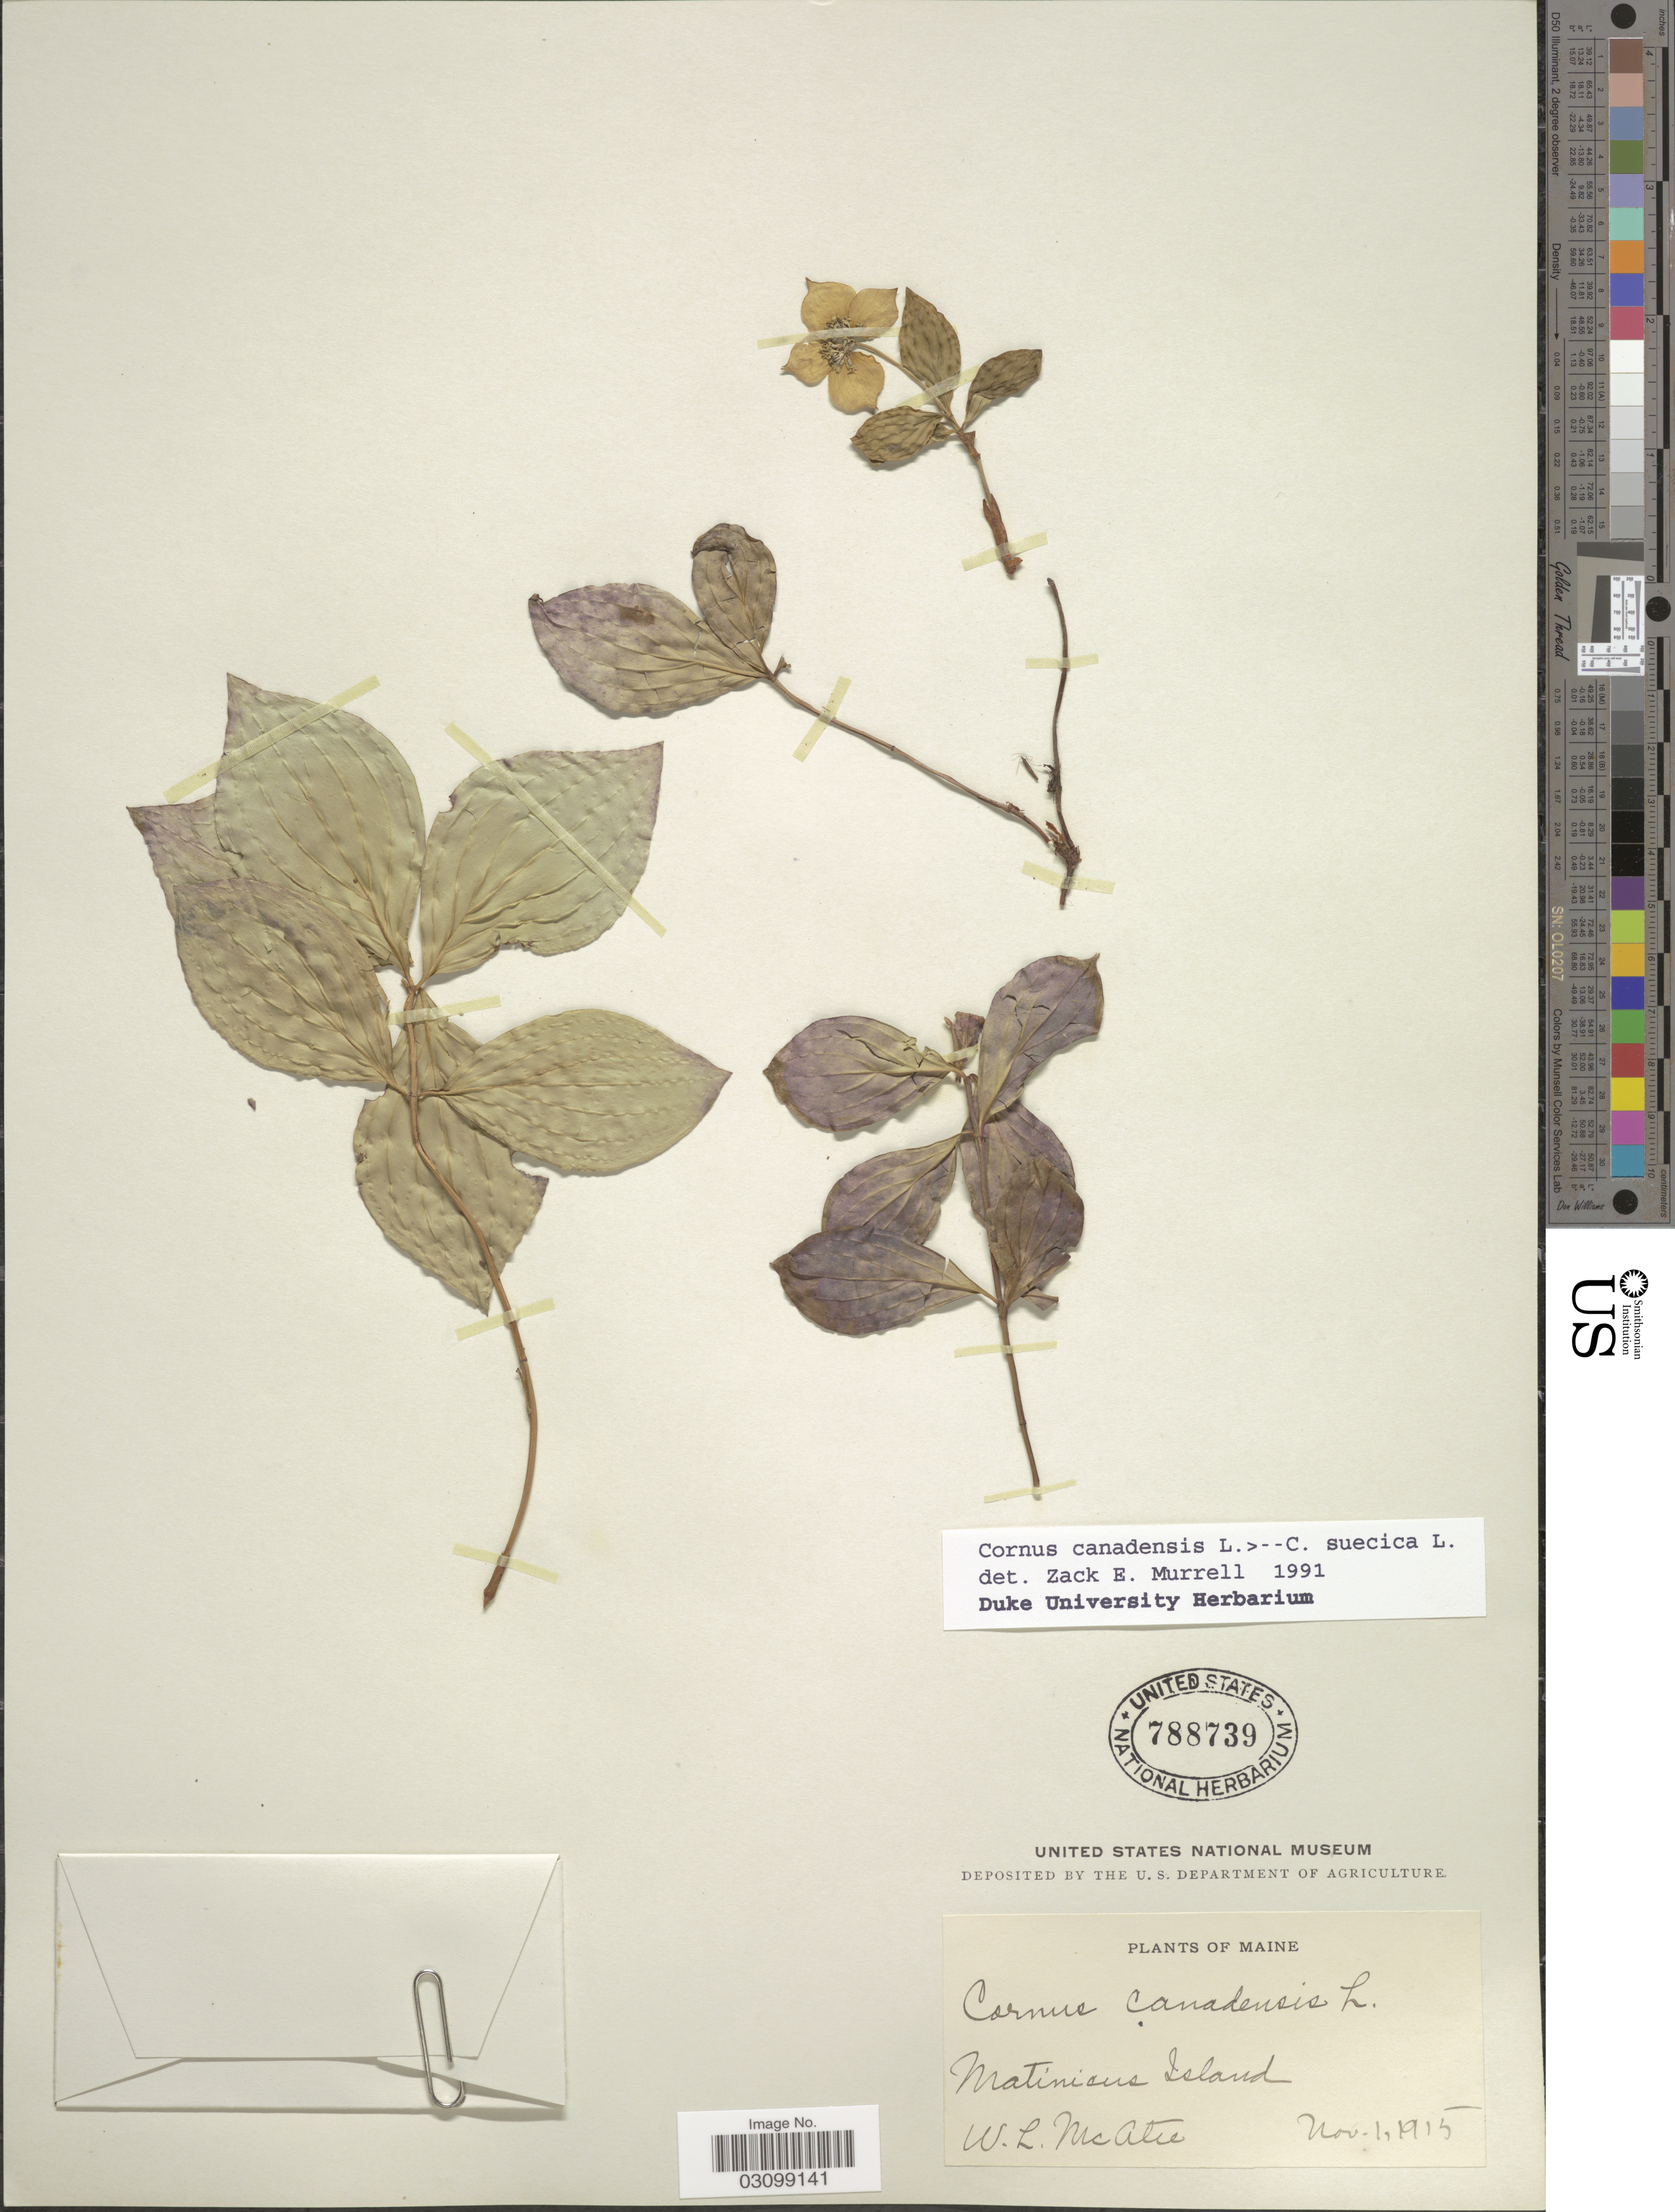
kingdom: Plantae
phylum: Tracheophyta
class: Magnoliopsida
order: Cornales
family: Cornaceae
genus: Cornus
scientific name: Cornus sp.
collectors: W. McAtee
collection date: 1915-11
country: United States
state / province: Maine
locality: Matinicus Island.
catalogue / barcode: US 788739